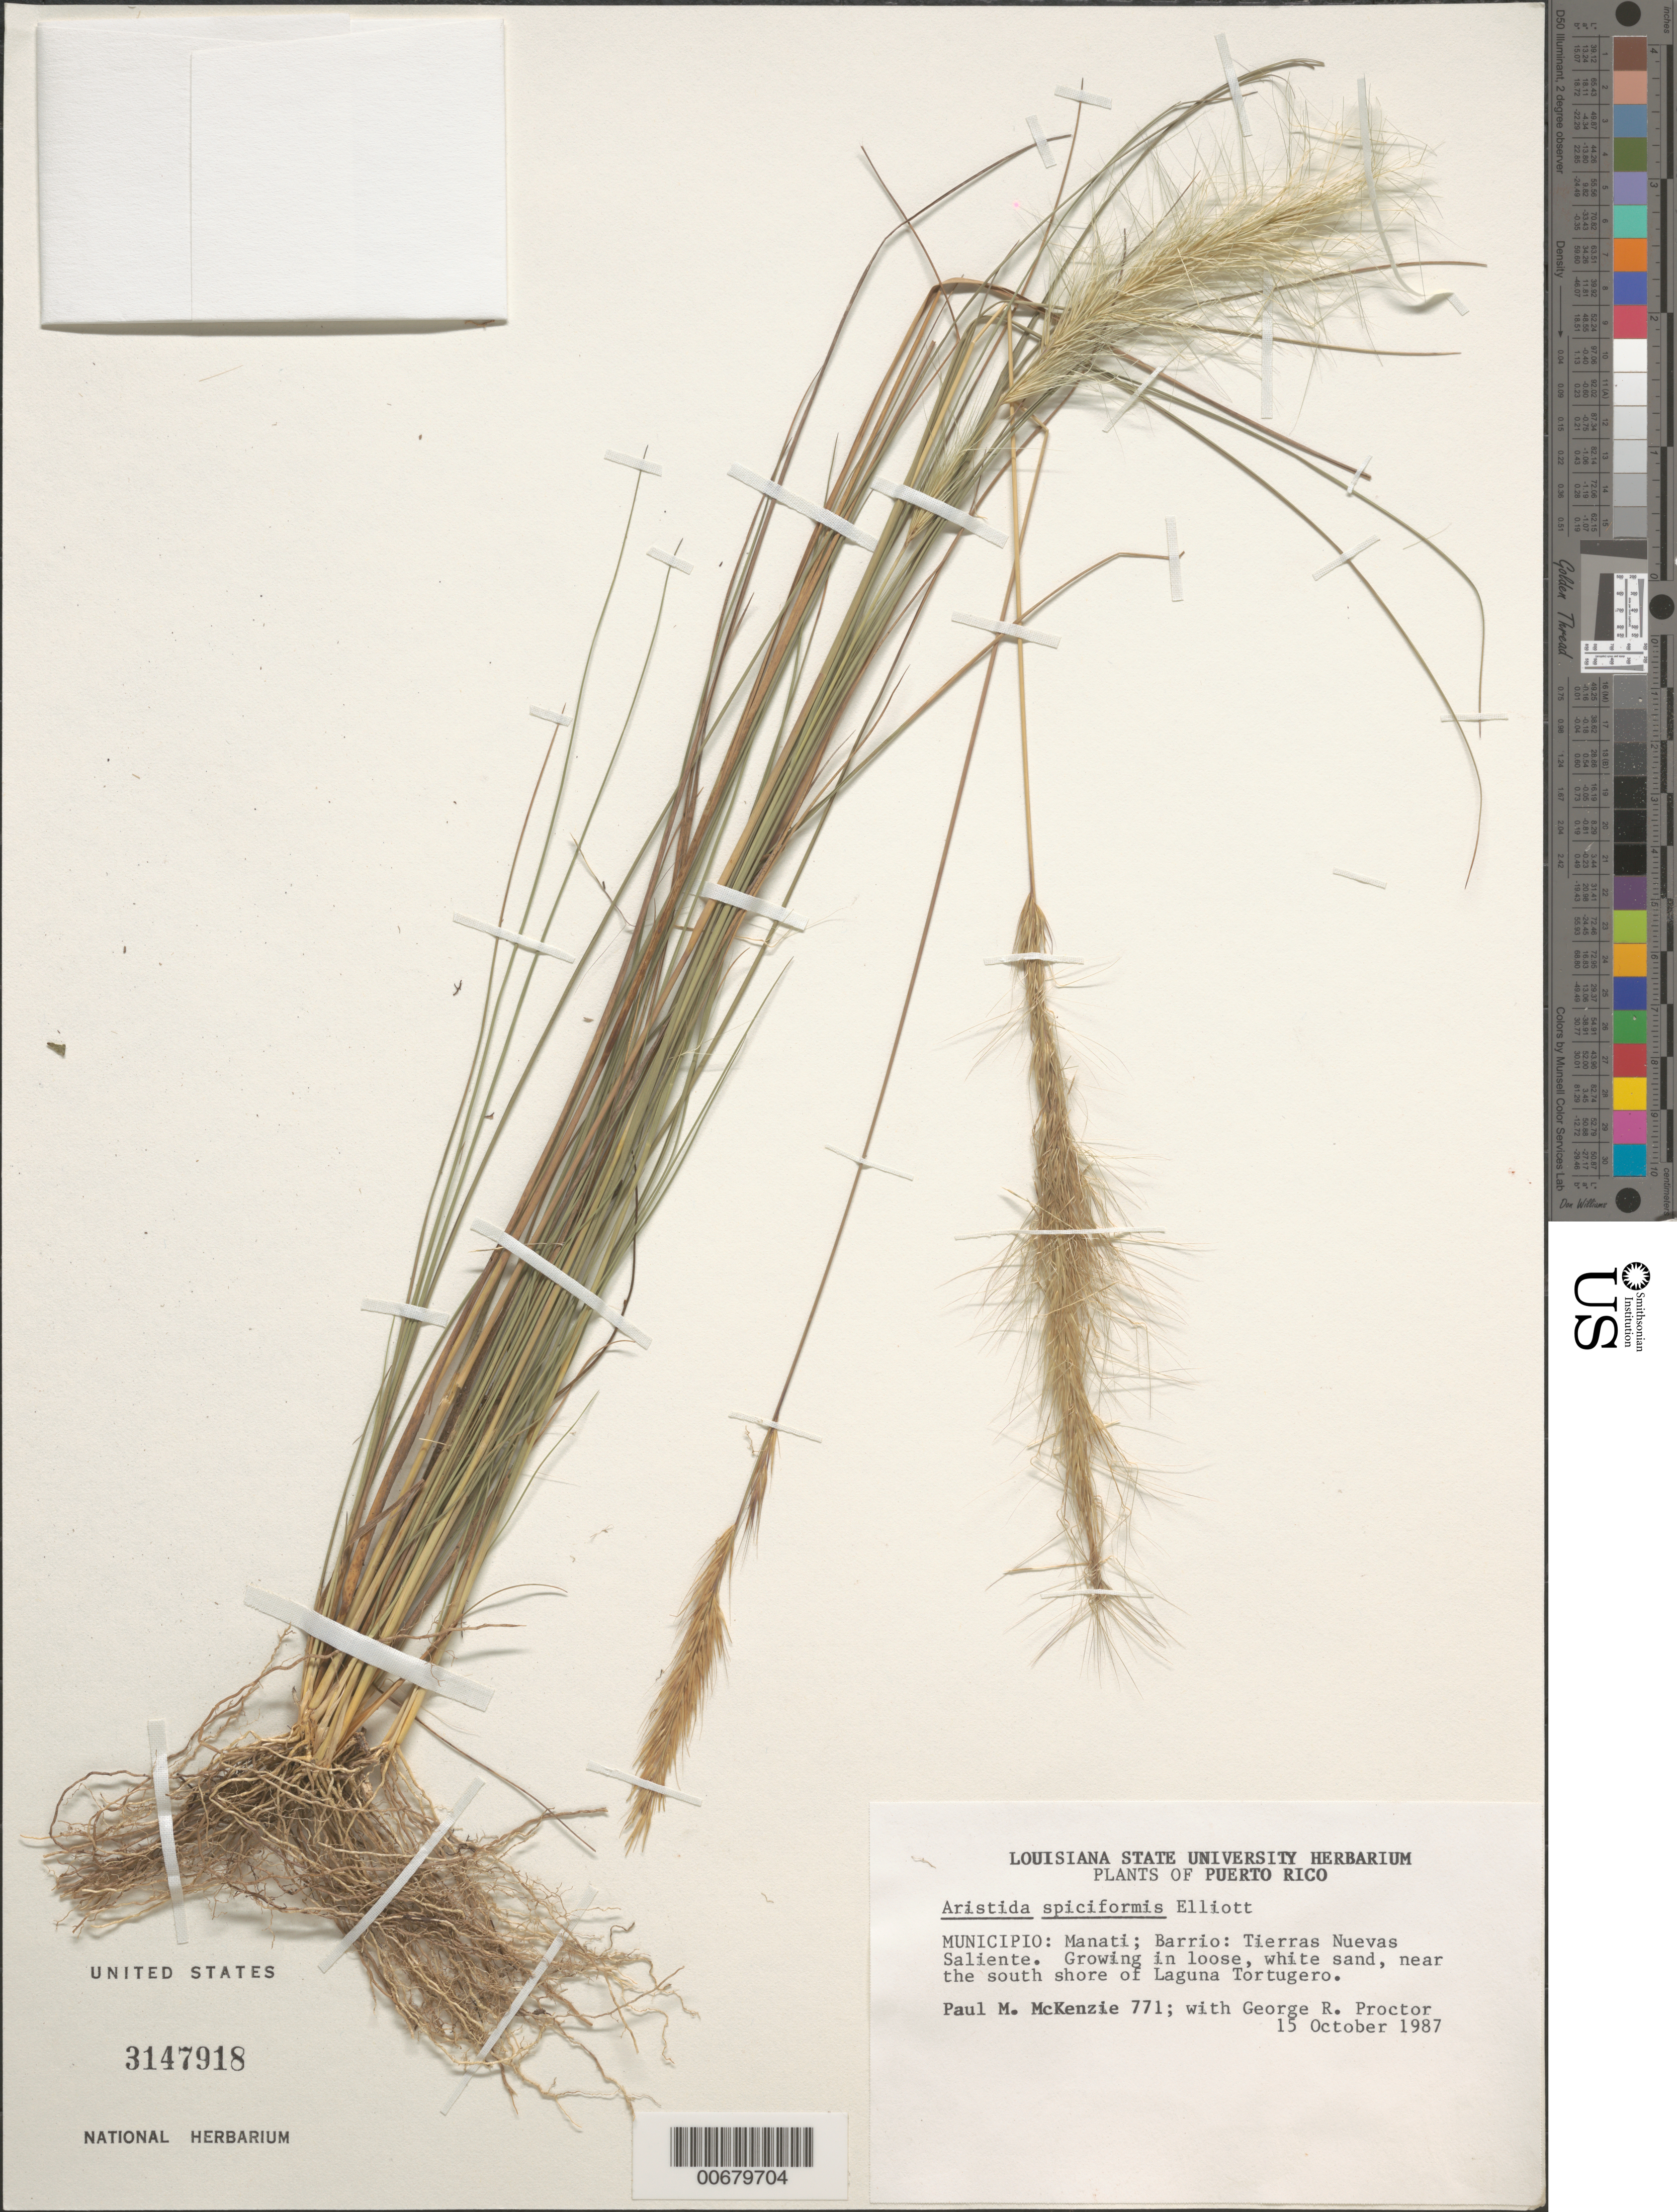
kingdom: Plantae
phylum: Tracheophyta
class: Liliopsida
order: Poales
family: Poaceae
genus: Aristida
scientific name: Aristida spiciformis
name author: Elliott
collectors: P. McKenzie & G. R. Proctor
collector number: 771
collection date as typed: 15 Oct 1987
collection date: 1987-10-15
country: Puerto Rico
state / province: Manatí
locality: Mun. Manati: Barrio Tierras Nuevas Saliente, near the S shore of Laguna Tortugero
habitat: Growing in loose, white sand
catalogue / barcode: US 3147918